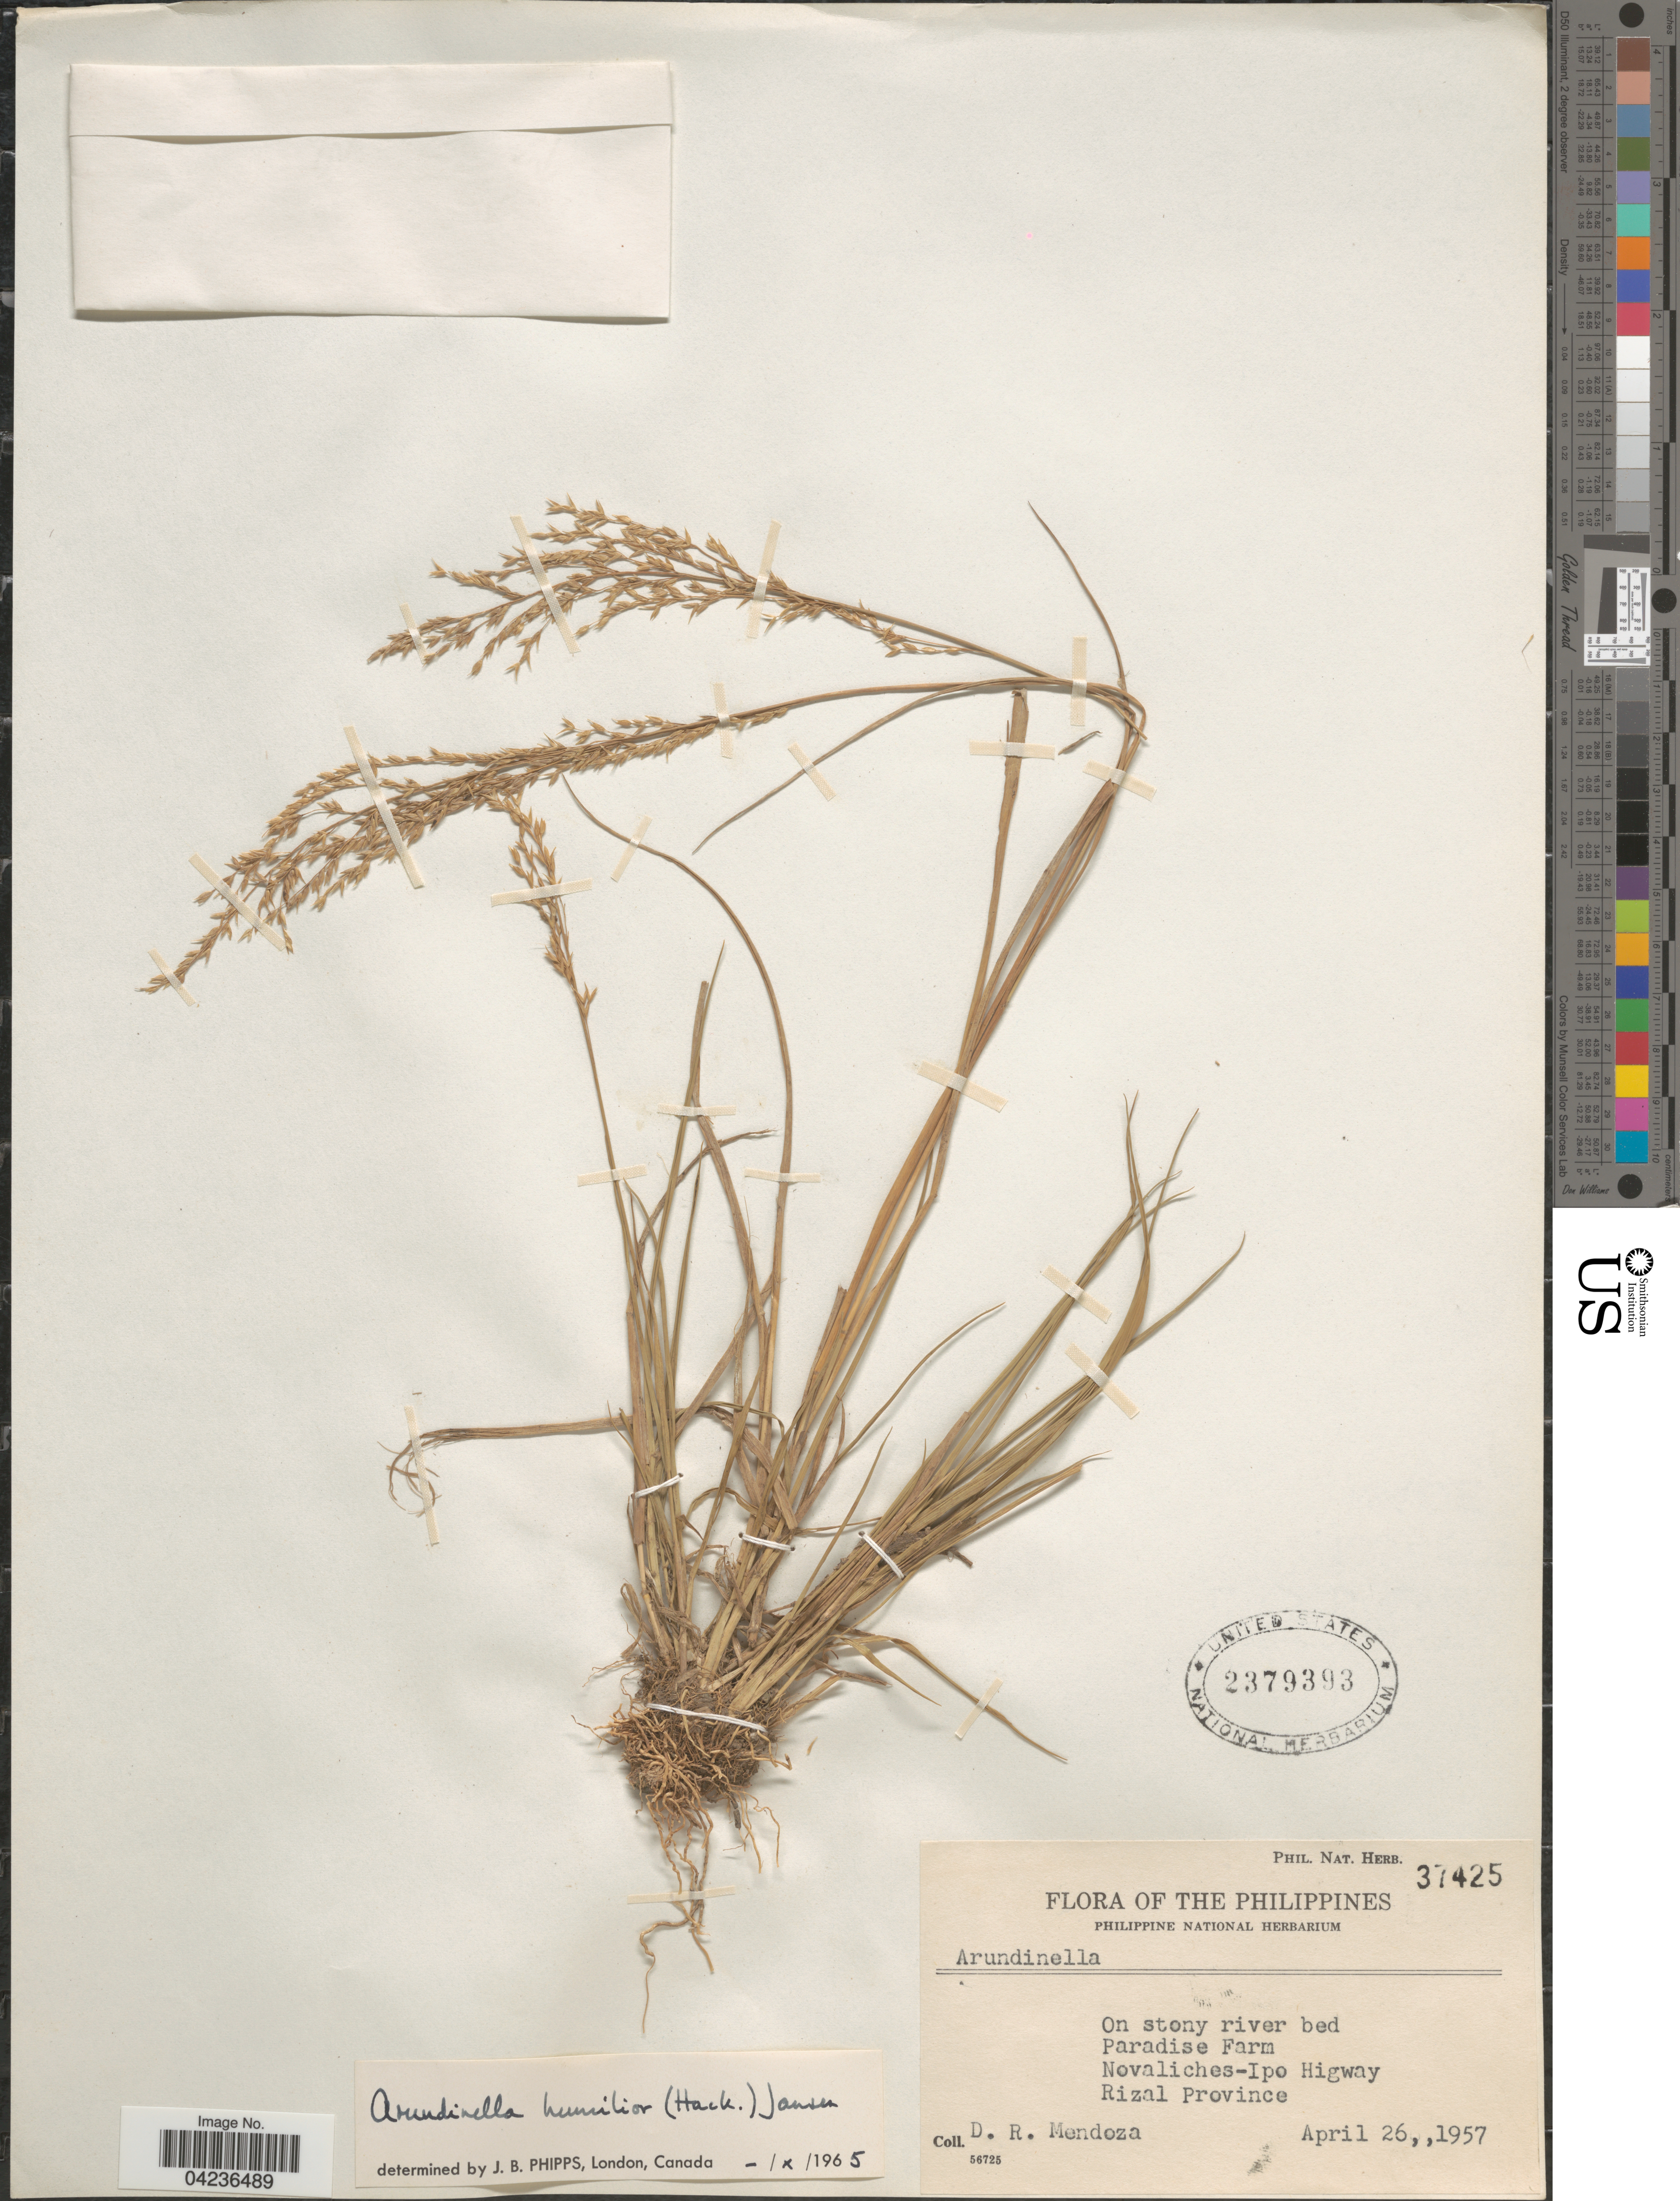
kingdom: Plantae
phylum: Tracheophyta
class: Liliopsida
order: Poales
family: Poaceae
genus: Arundinella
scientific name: Arundinella pubescens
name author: Merr. & Hack.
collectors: D. Mendoza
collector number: Phil. Nat. Herb. 37425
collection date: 1957-04-26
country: Philippines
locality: On stony river bed. Paradise Farm. Novaliches-Ipo Highway. Rizal Province.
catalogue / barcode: US 2379393